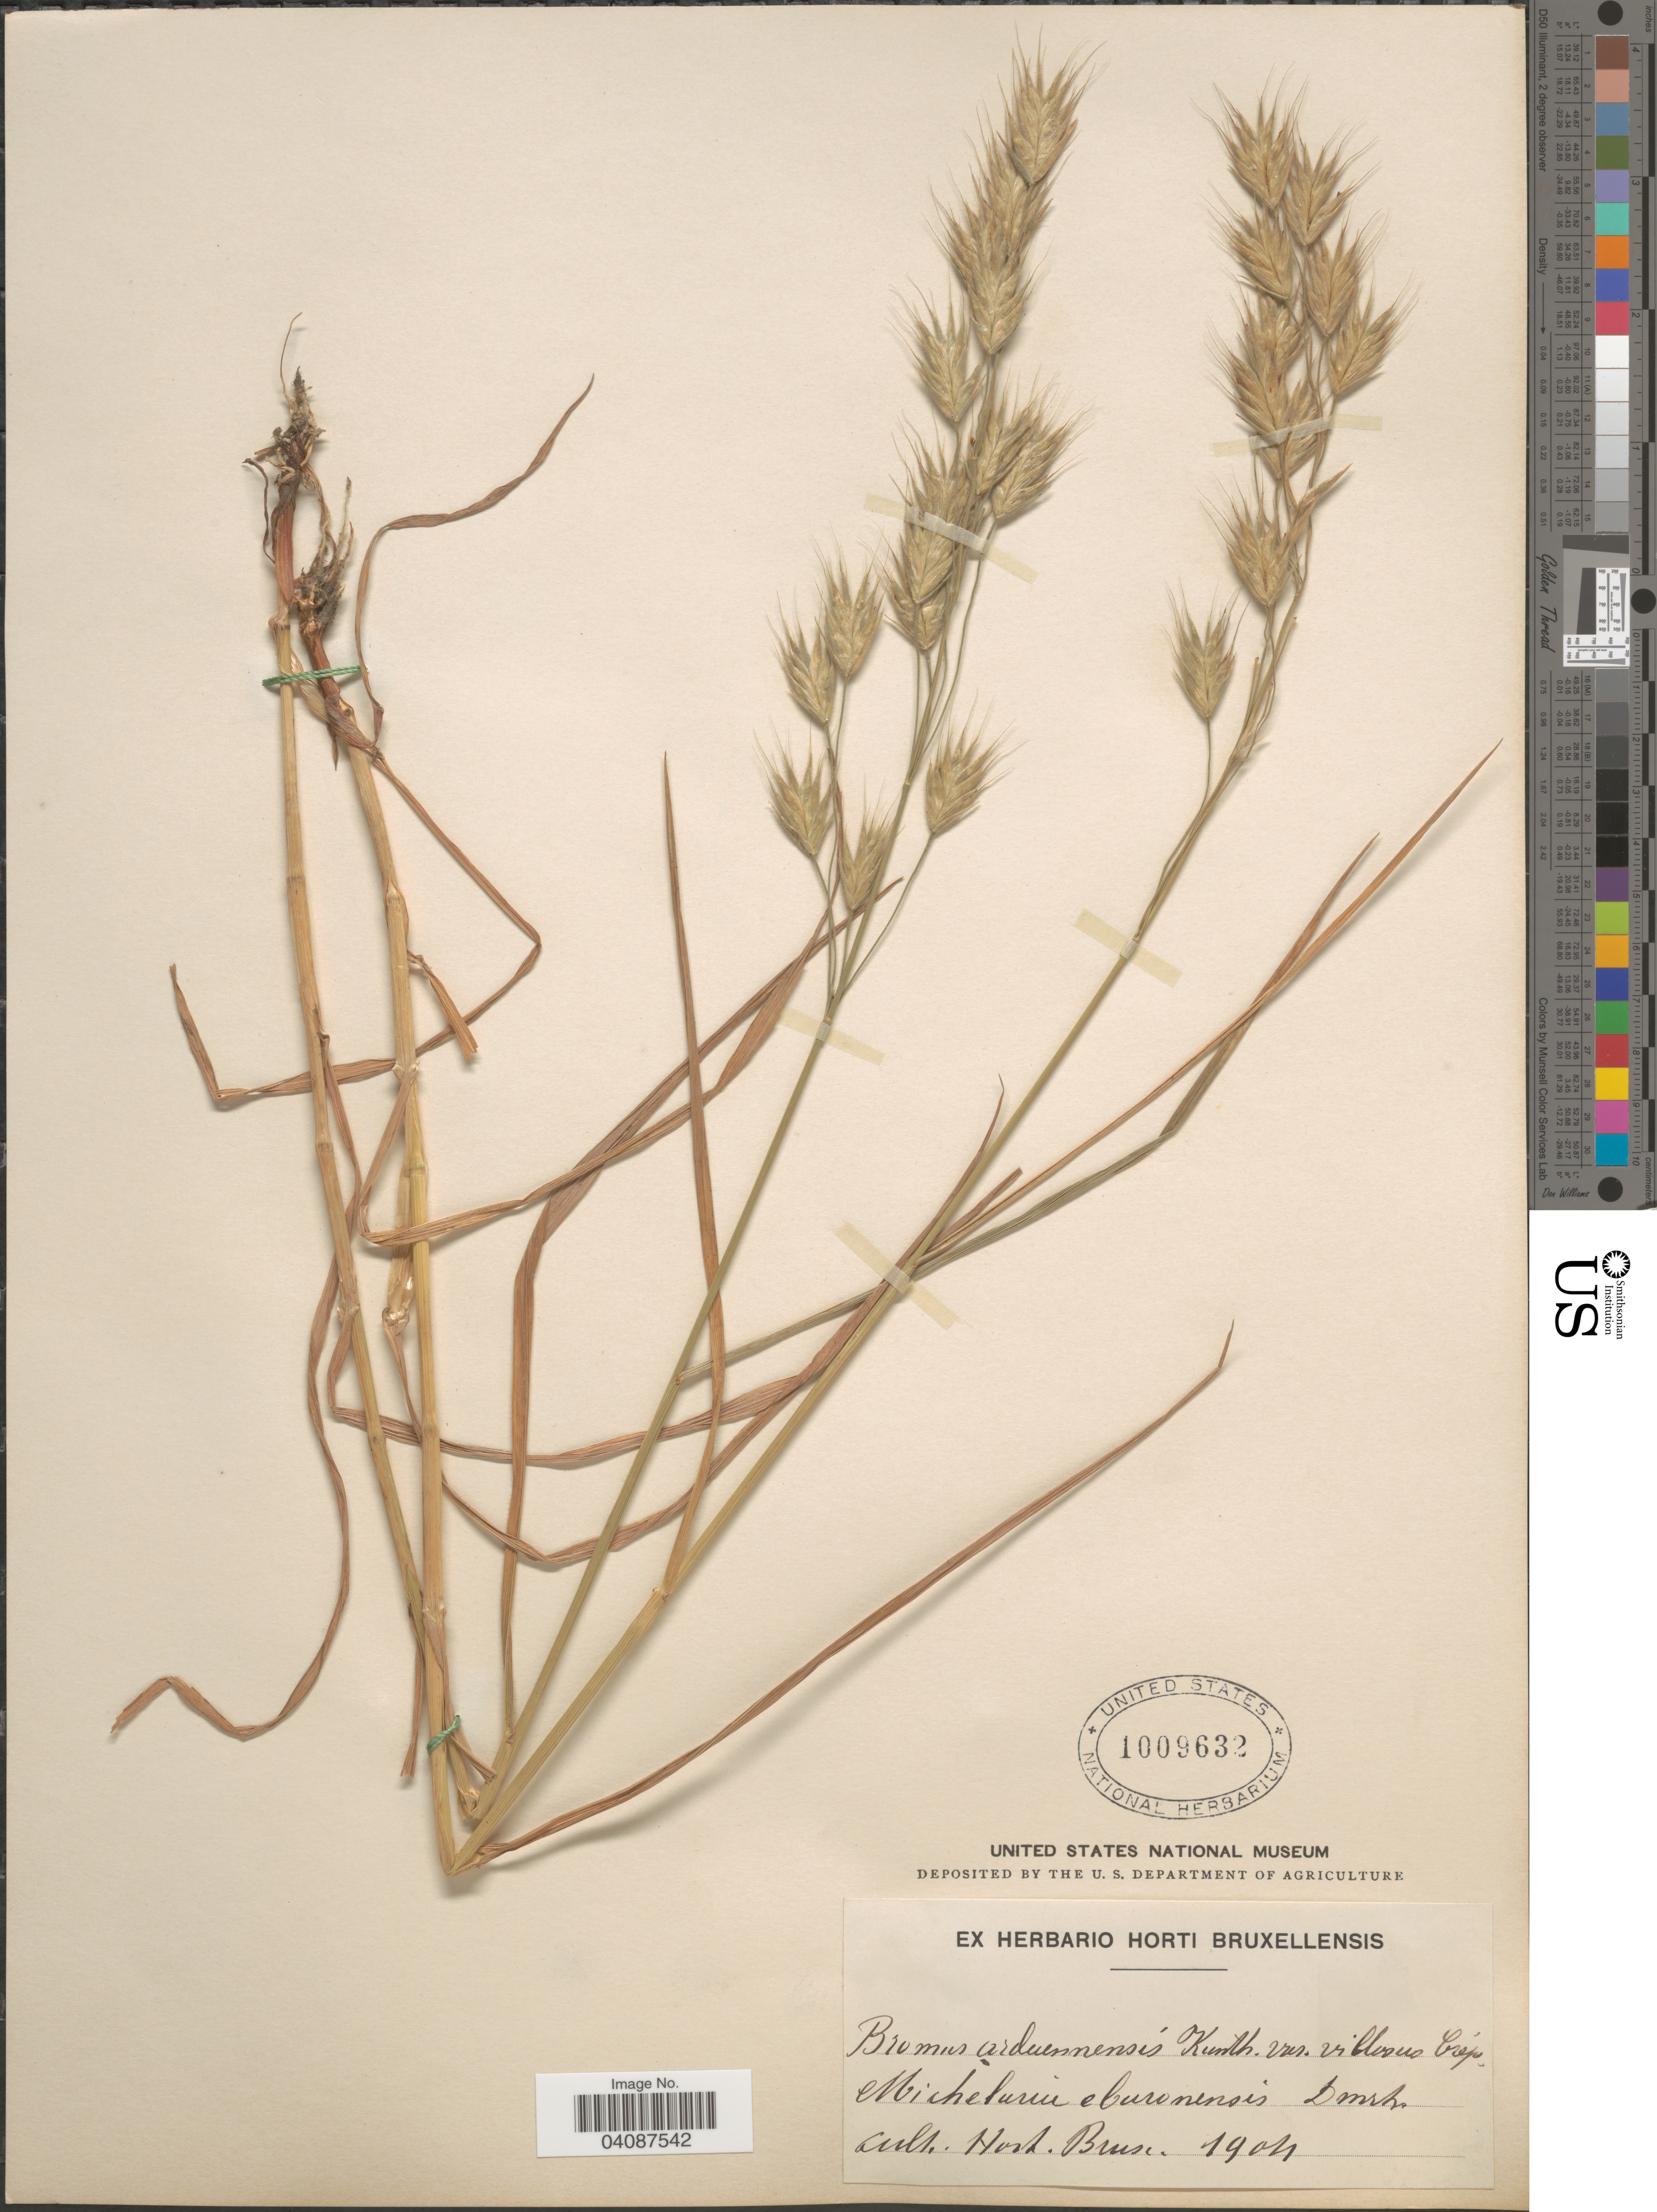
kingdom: Plantae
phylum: Tracheophyta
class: Liliopsida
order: Poales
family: Poaceae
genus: Bromus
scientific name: Bromus arduennensis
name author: Kunth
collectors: ex herb. Horti Bruxellensis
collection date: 1904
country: Belgium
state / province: Brussels, Capital District of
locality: Hort. Brux.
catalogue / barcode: US 1009632